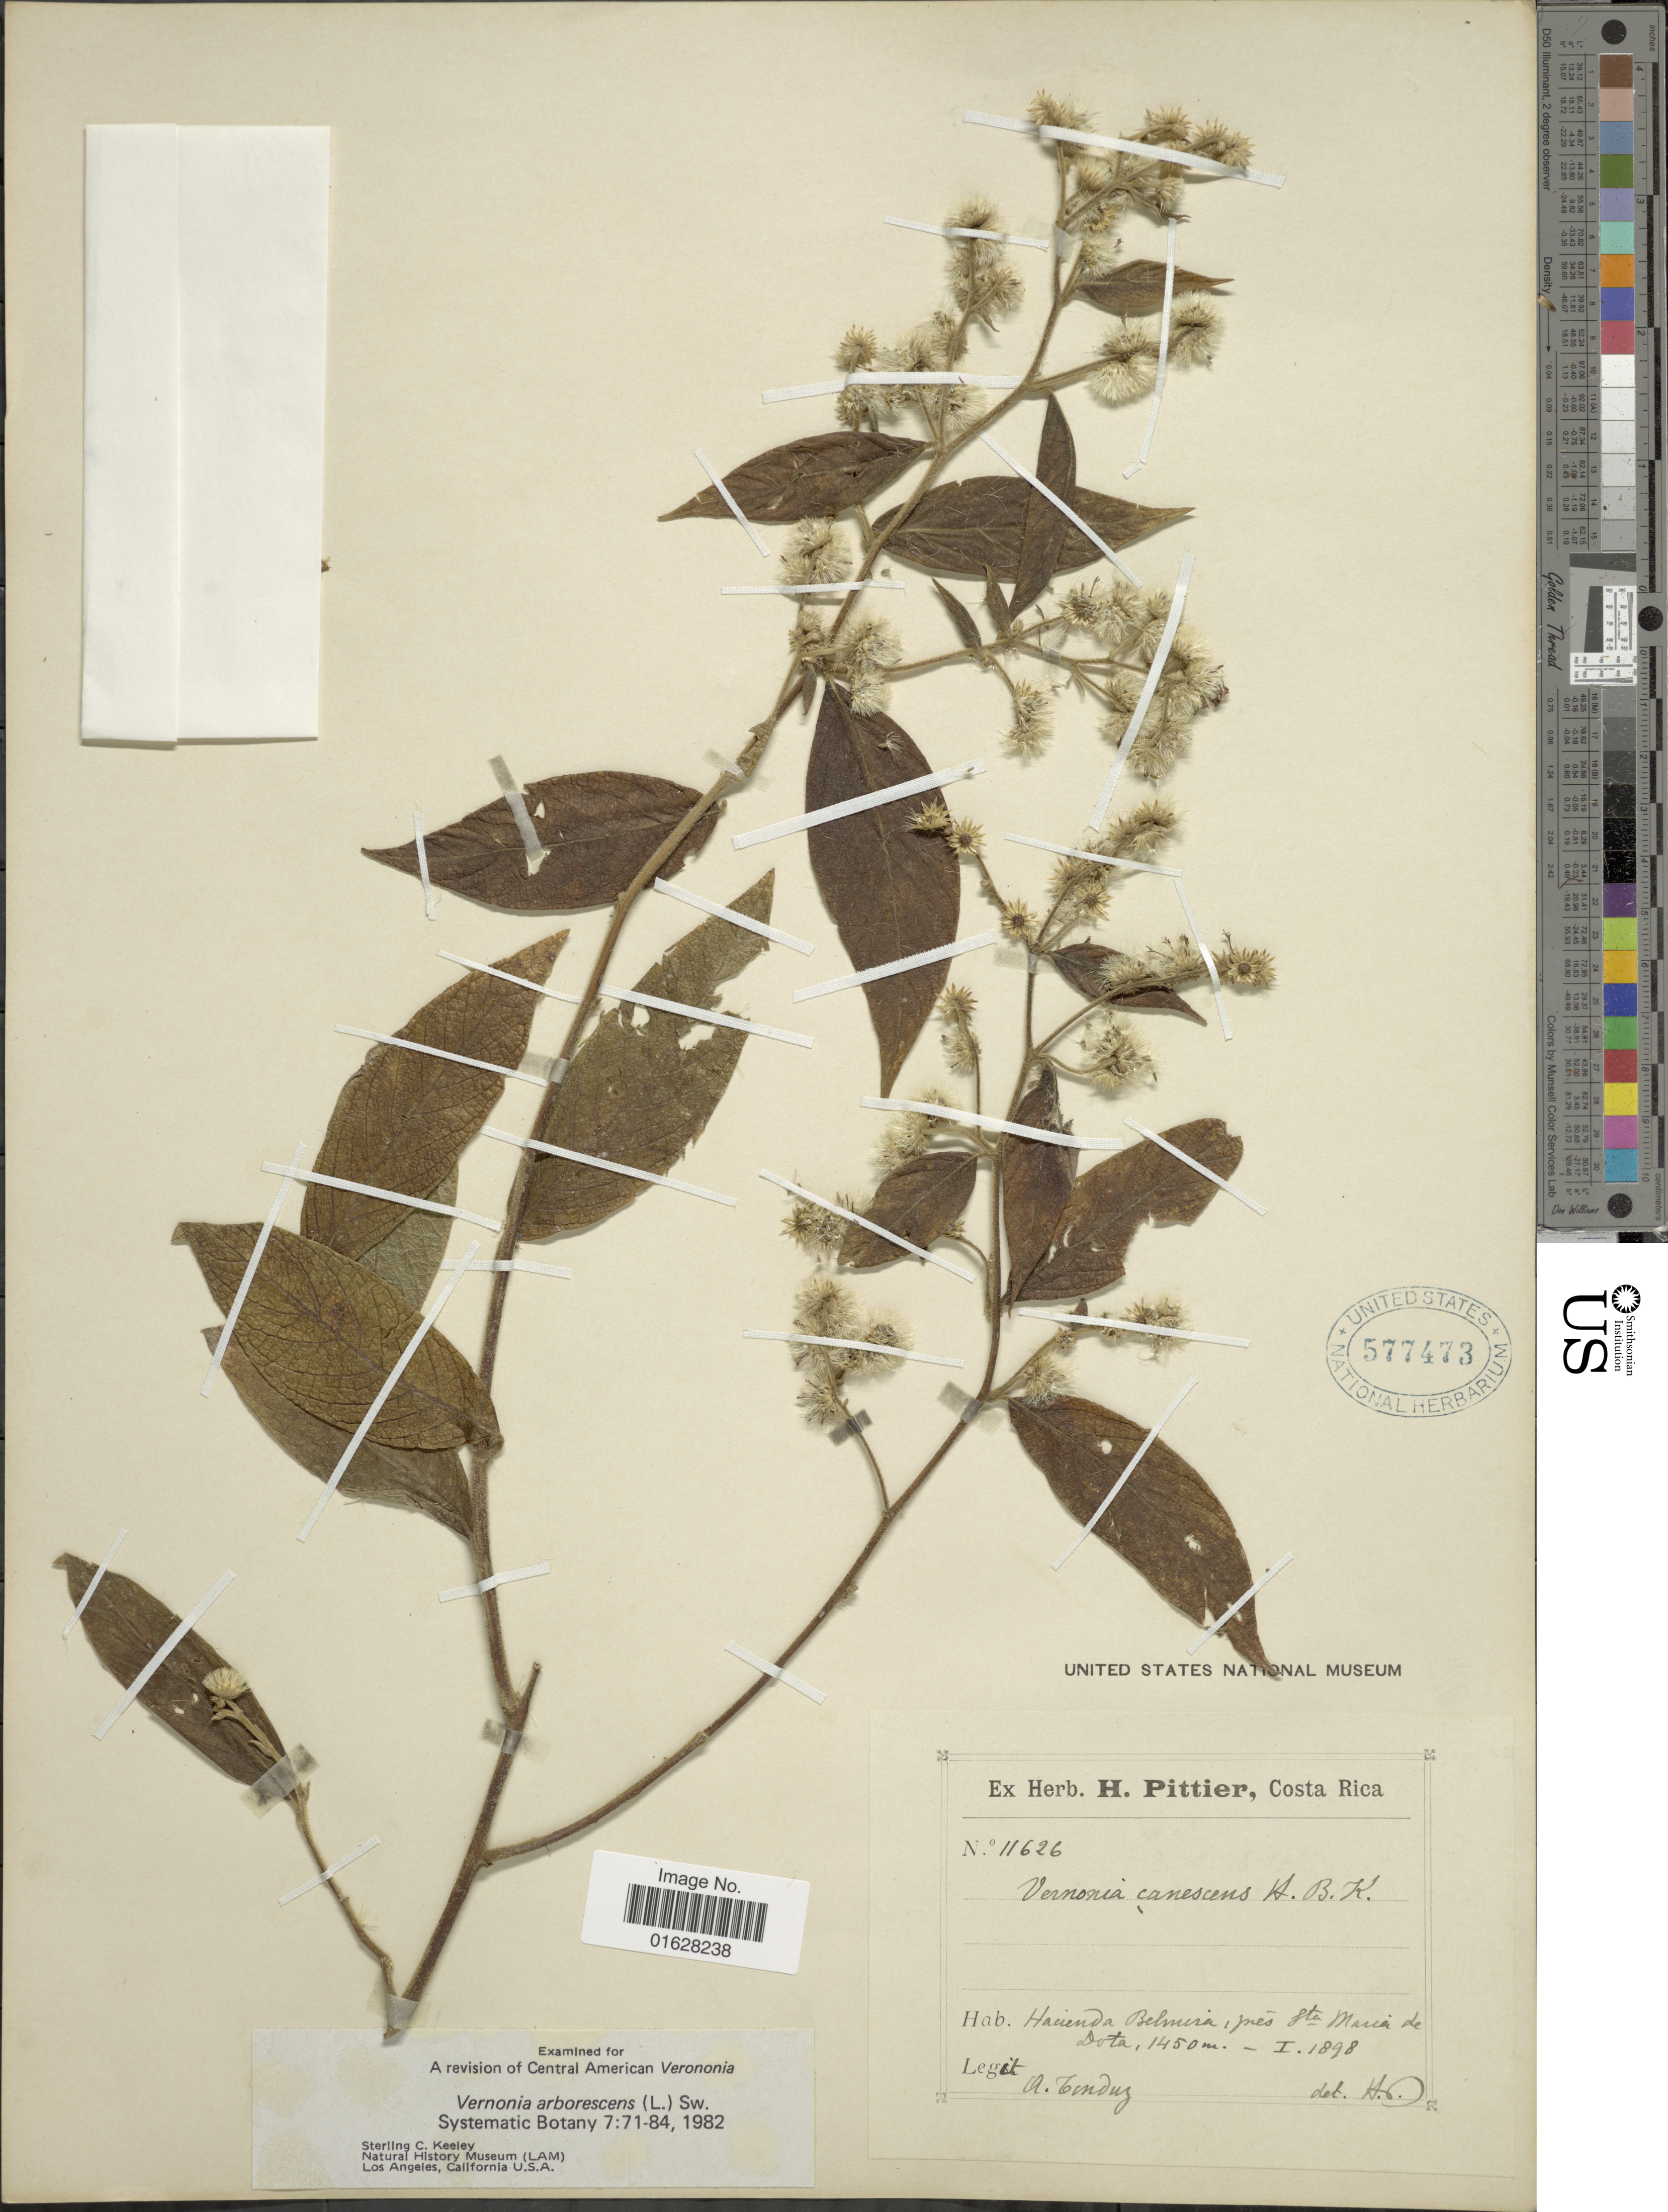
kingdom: Plantae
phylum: Tracheophyta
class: Magnoliopsida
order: Asterales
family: Asteraceae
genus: Lepidaploa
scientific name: Lepidaploa canescens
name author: (Kunth) H. Rob.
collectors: A. Tonduz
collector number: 11626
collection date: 1898-01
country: Costa Rica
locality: Hacienda Belmera, pres Sta Maria de Dota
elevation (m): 1450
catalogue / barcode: US 577473